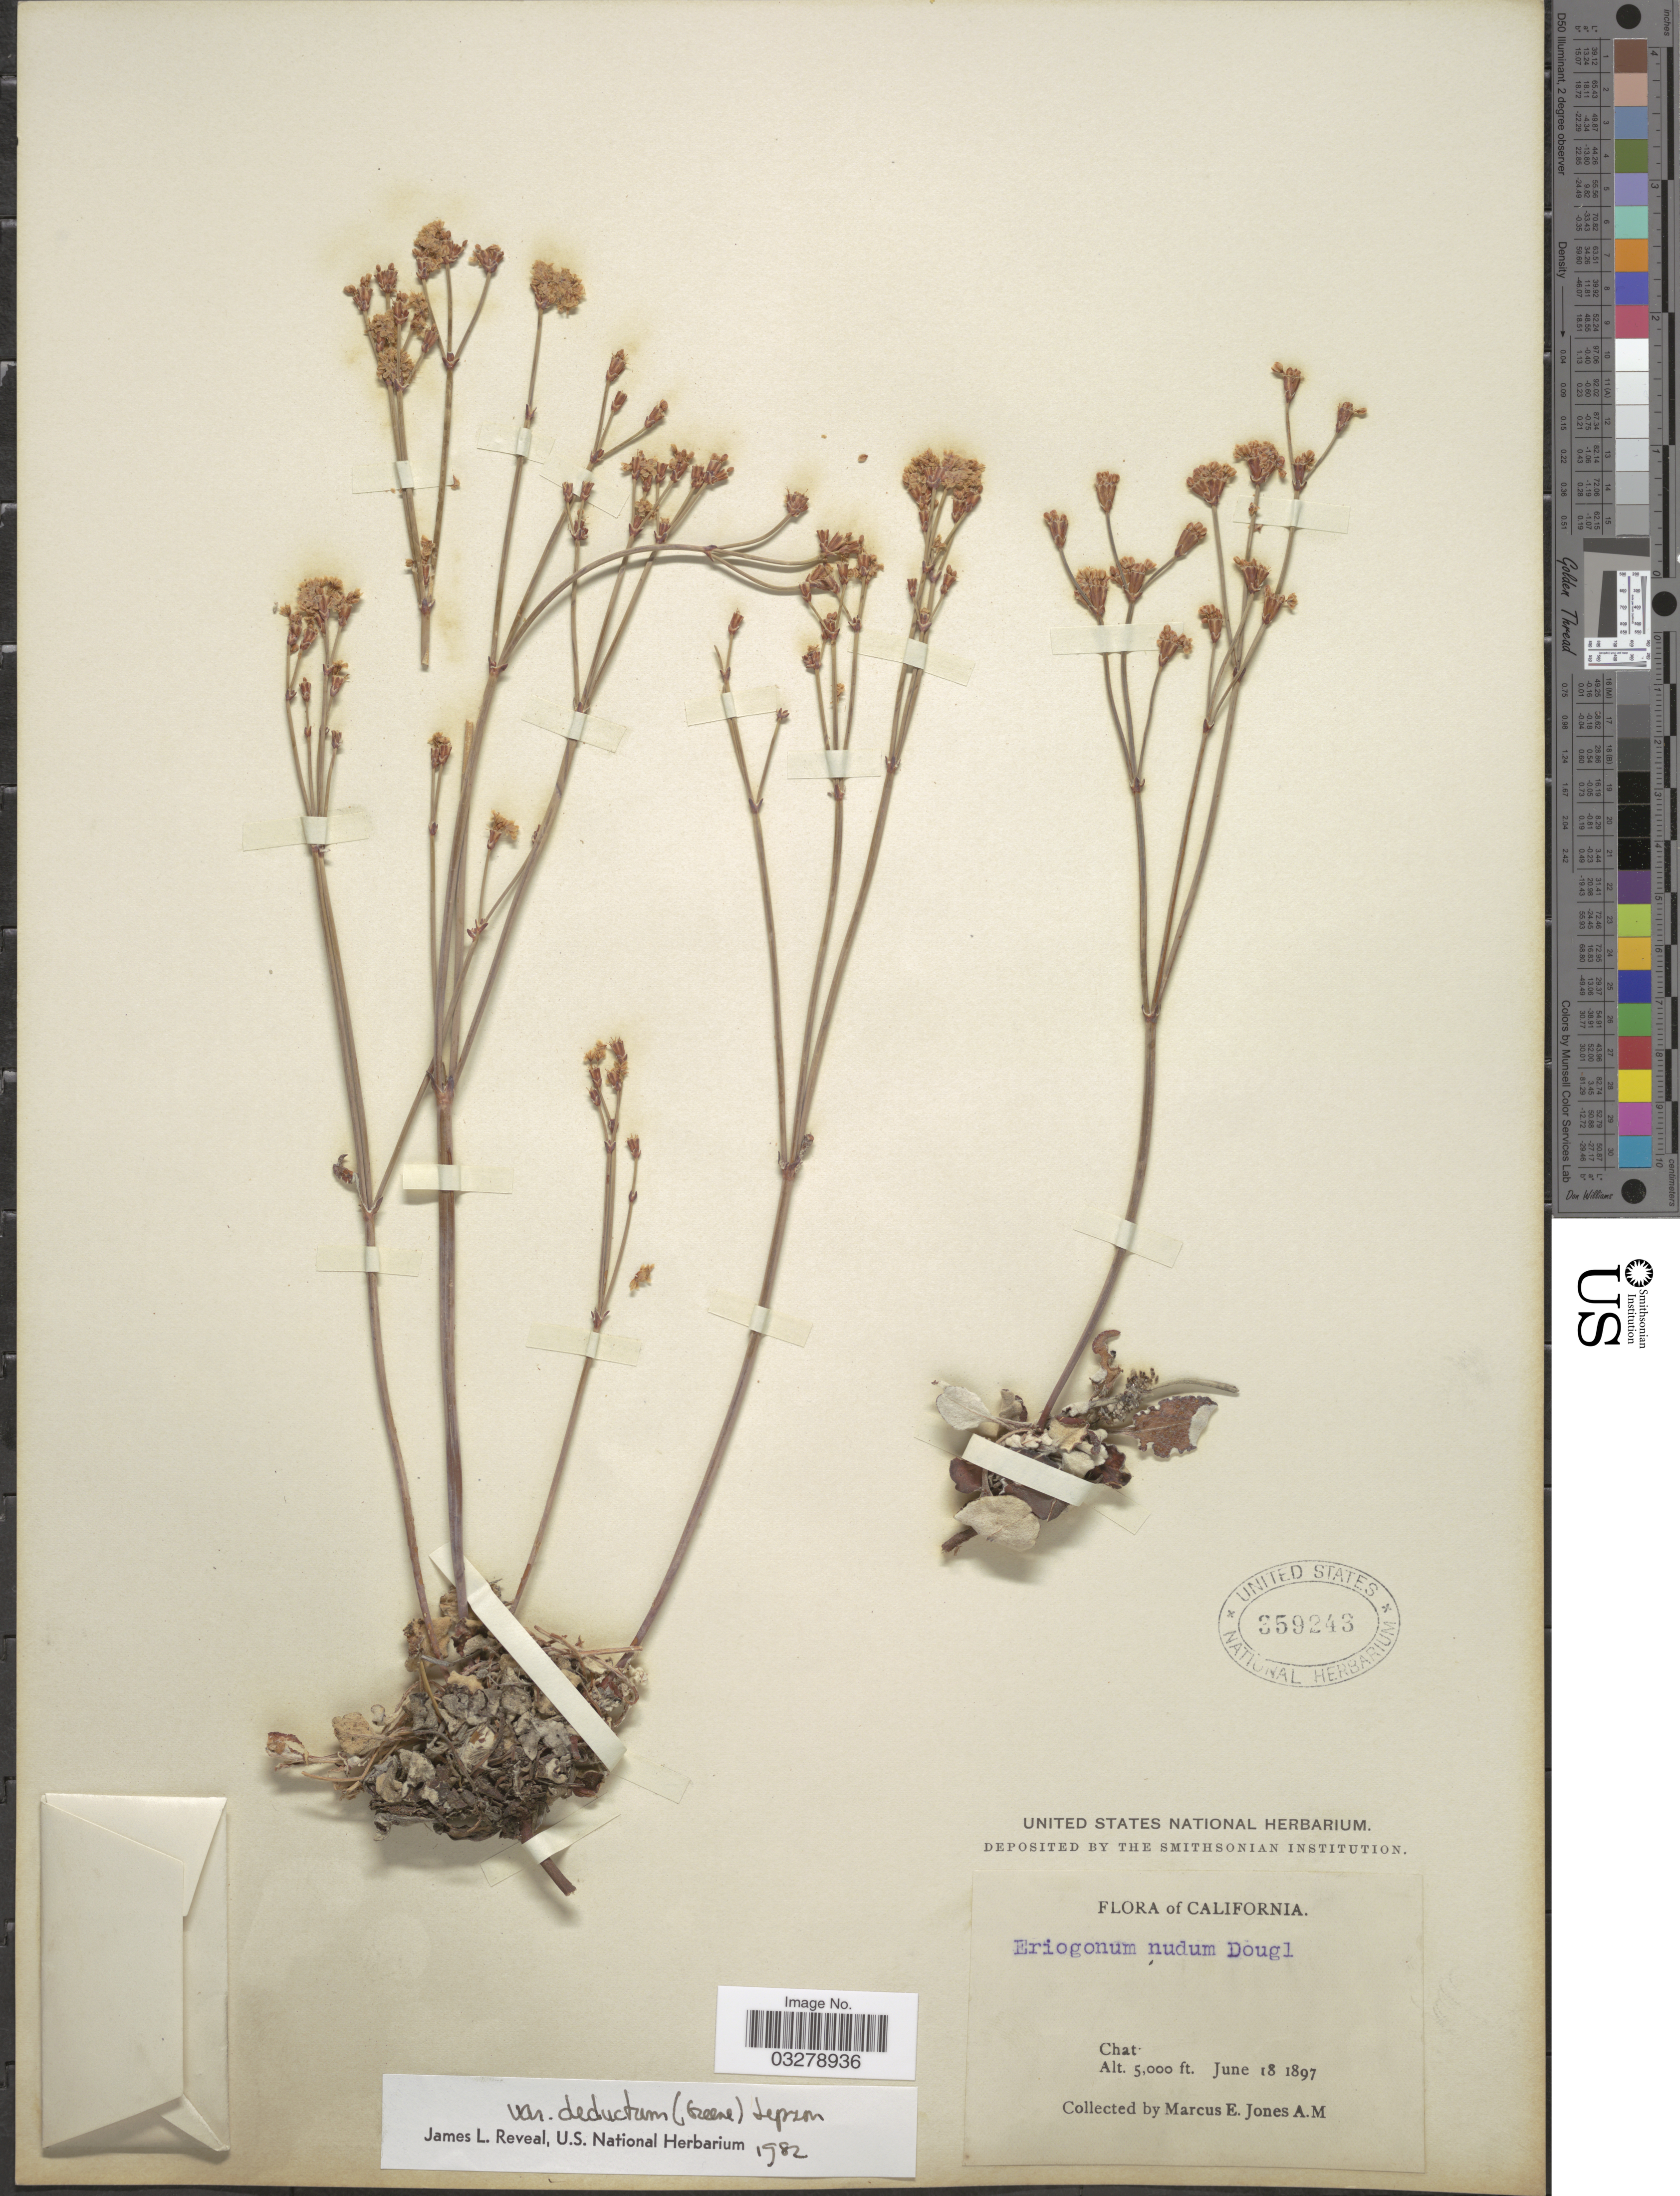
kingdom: Plantae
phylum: Tracheophyta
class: Magnoliopsida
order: Caryophyllales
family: Polygonaceae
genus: Eriogonum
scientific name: Eriogonum nudum var. deductum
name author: (Greene) Jeps.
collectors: M. E. Jones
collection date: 1897-06-18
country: United States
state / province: California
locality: Chat.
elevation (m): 1524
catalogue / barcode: US 359243